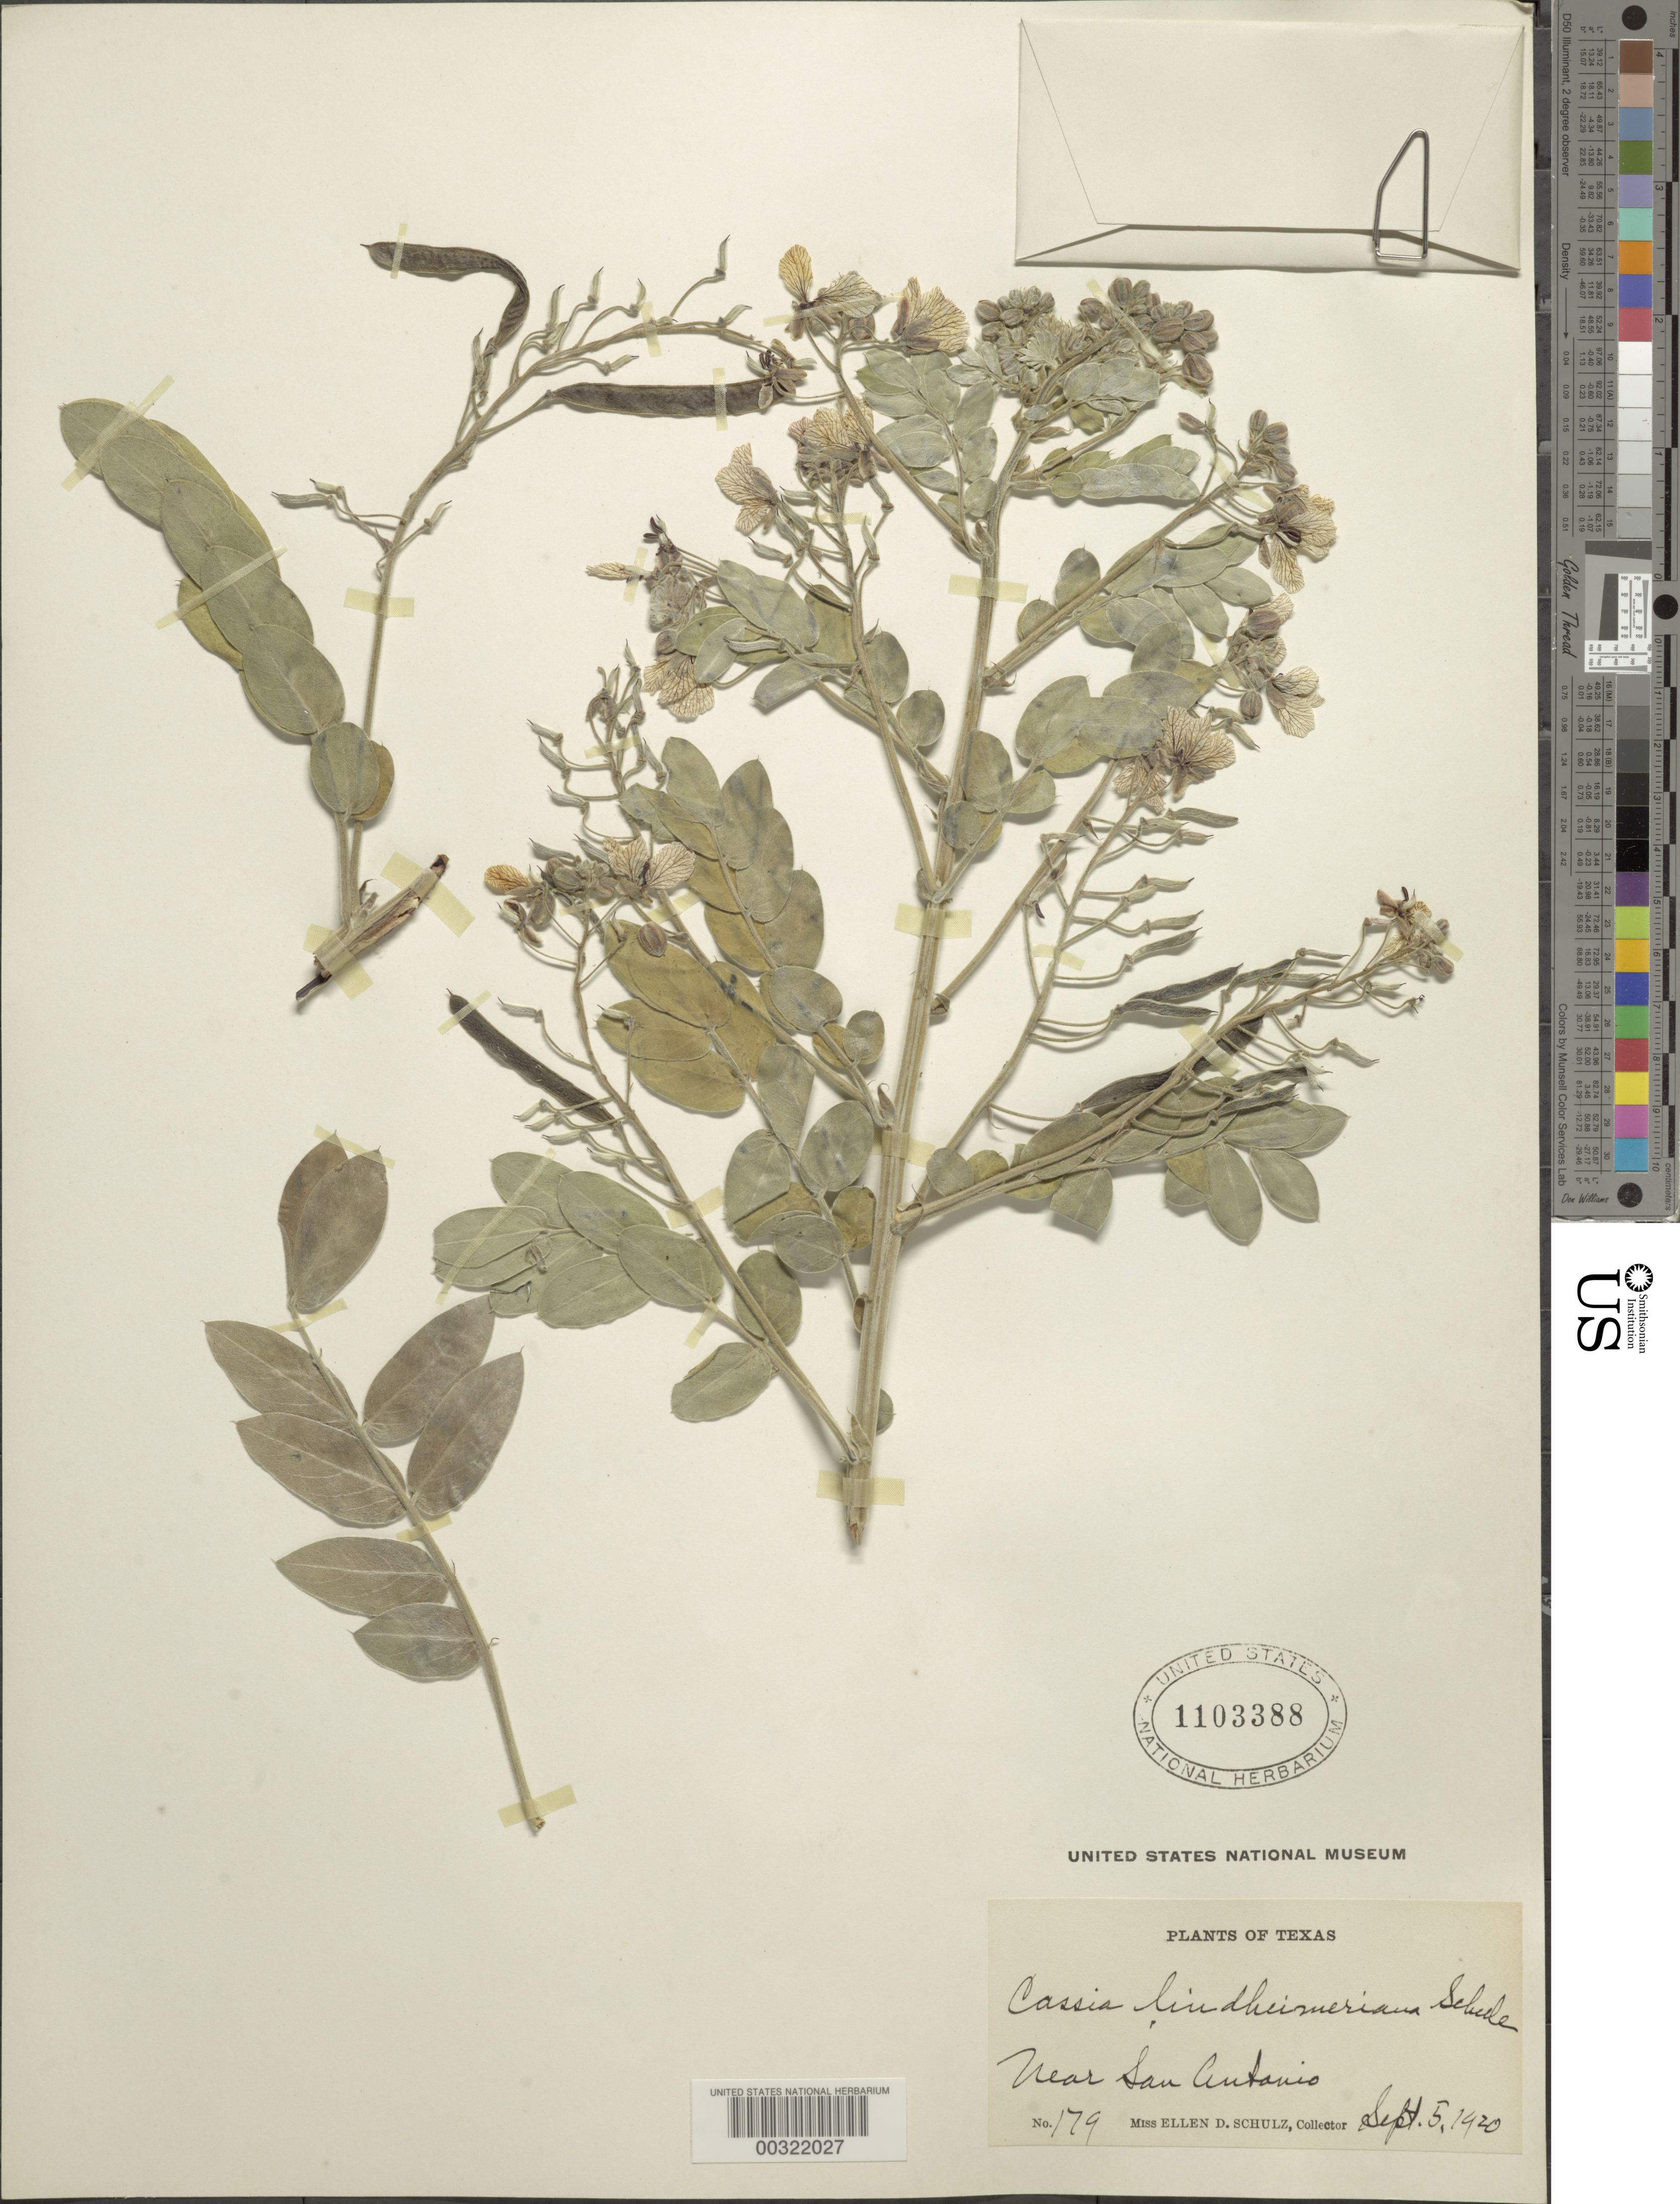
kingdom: Plantae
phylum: Tracheophyta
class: Magnoliopsida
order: Fabales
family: Fabaceae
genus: Senna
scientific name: Senna lindheimeriana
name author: (Scheele) H.S. Irwin & Barneby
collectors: E. D. Schulz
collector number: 179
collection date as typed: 05 Sep 1920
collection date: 1920-09-05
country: United States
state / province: Texas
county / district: Bexar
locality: Near San Antonio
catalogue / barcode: US 1103388